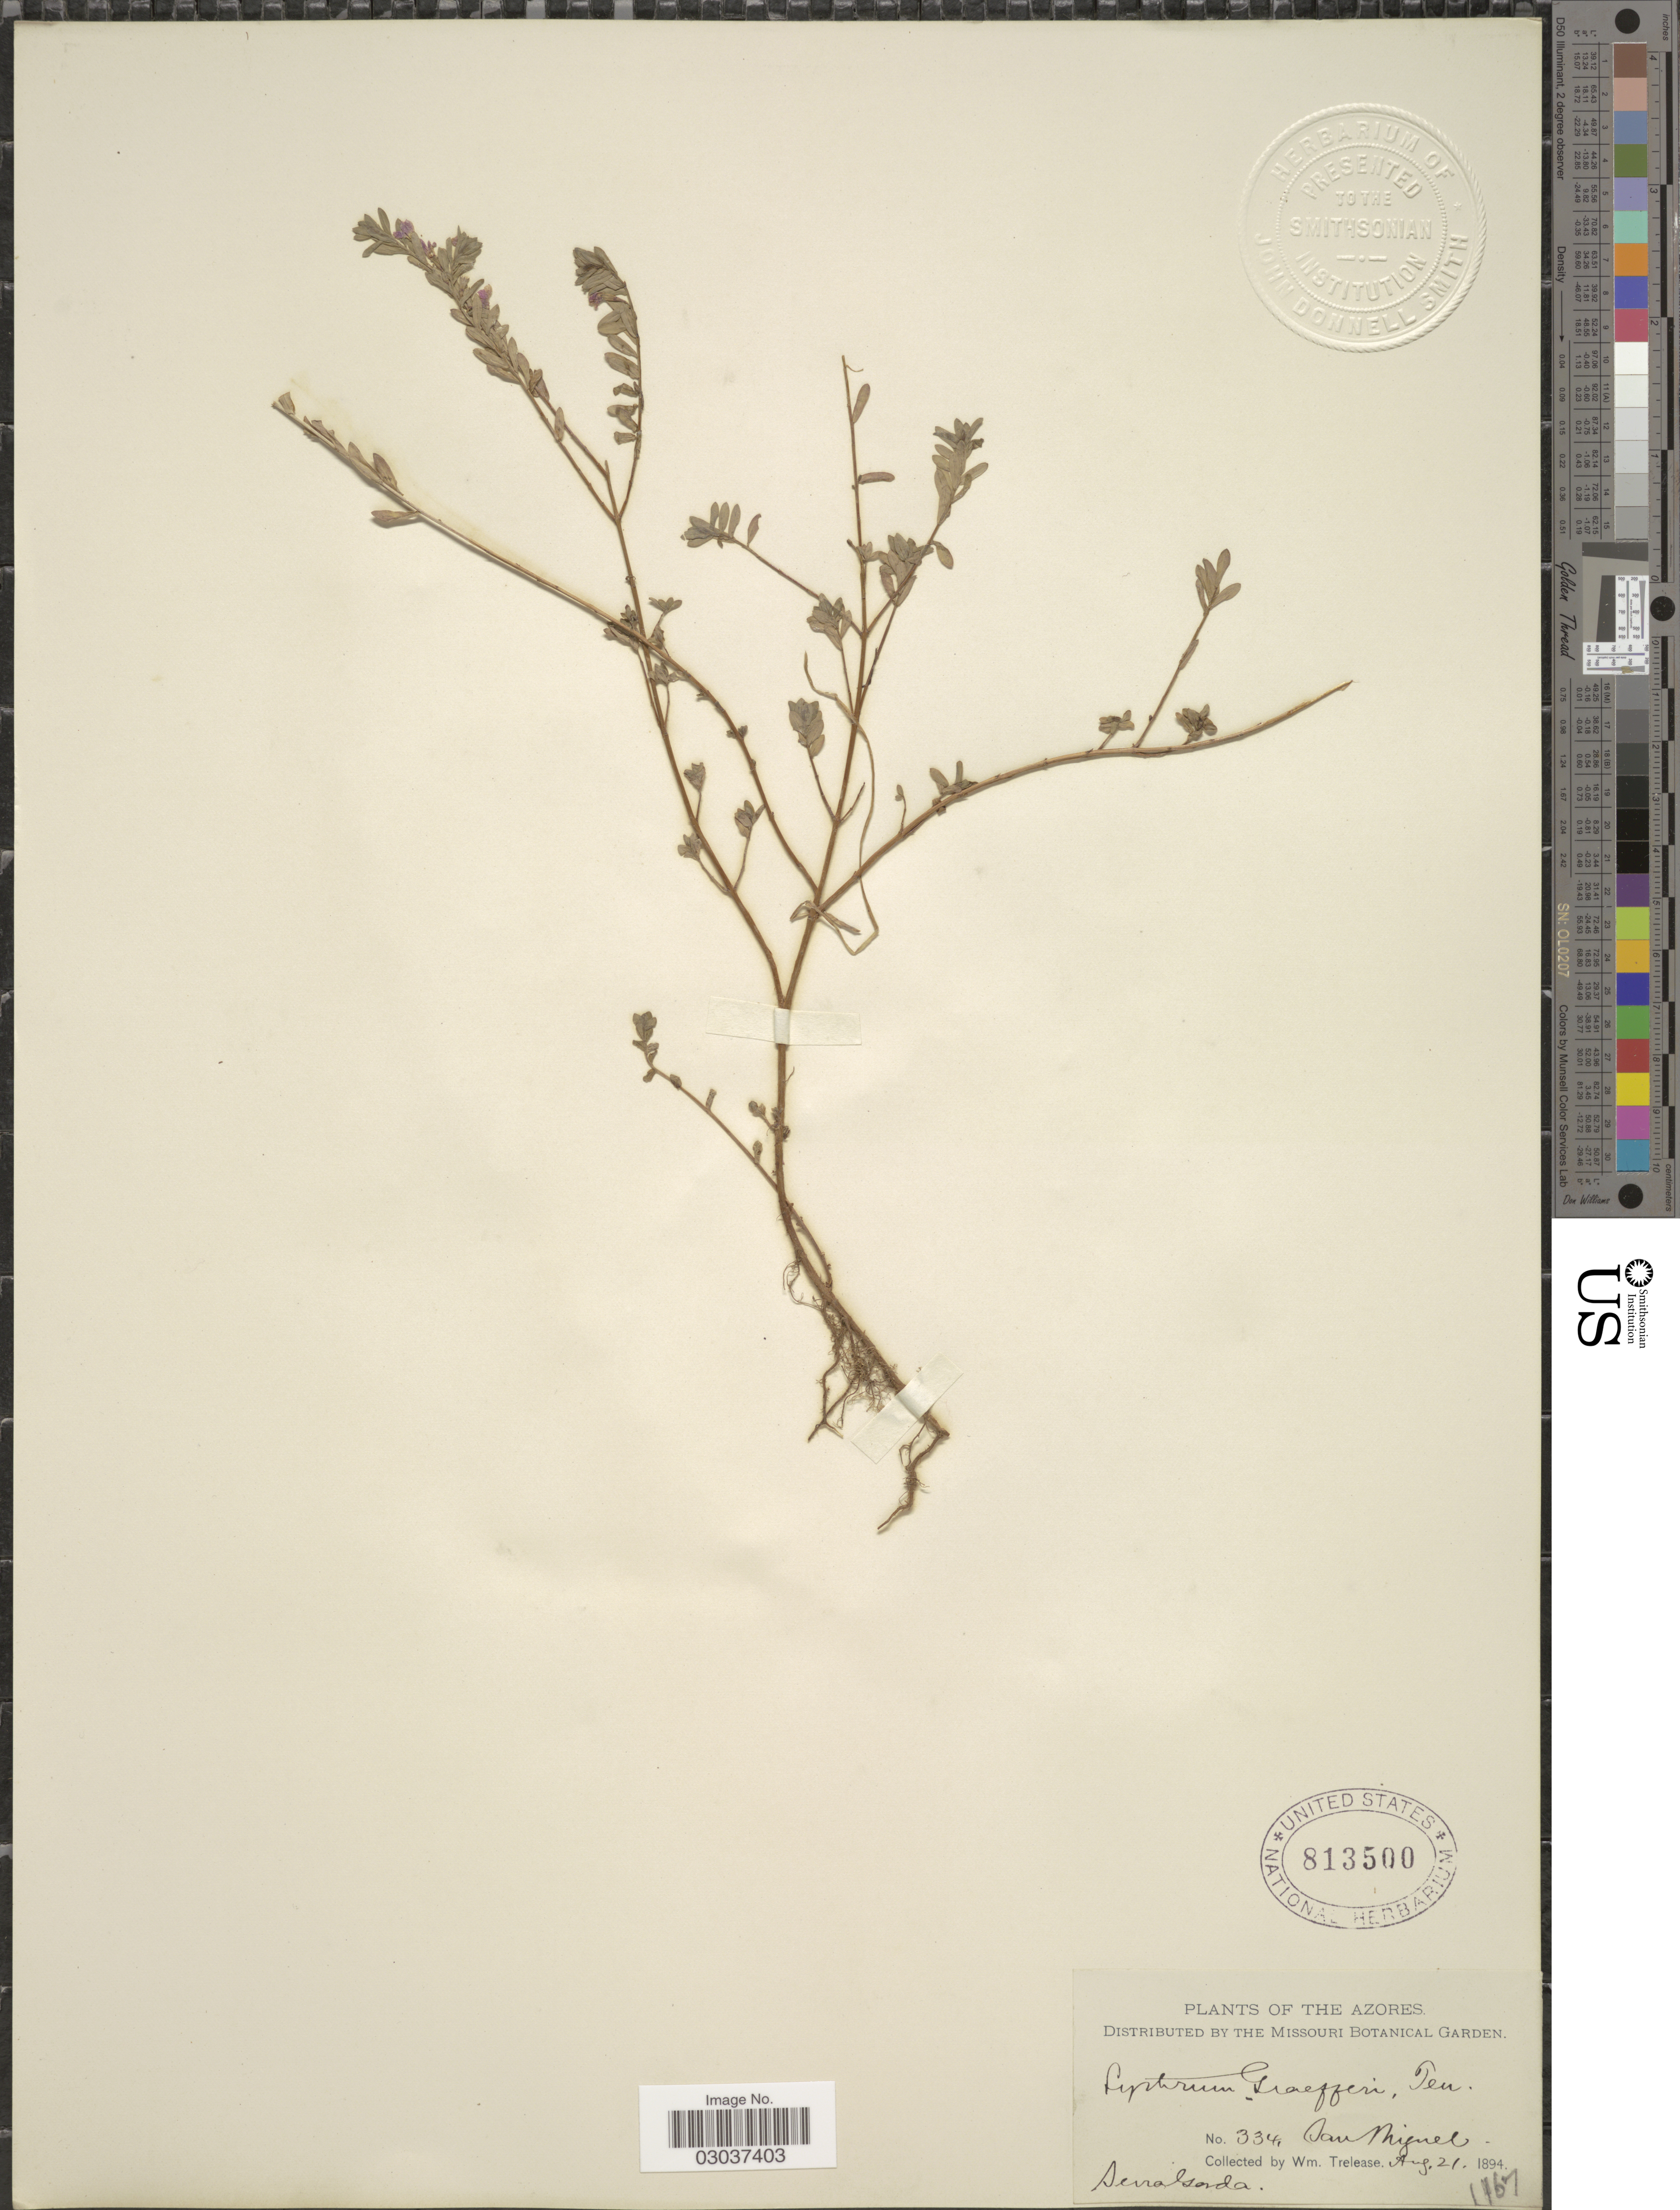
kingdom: Plantae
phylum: Tracheophyta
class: Magnoliopsida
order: Myrtales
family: Lythraceae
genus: Lythrum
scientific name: Lythrum graefferi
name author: Ten.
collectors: W. Trelease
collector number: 334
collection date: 1894-08-21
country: Portugal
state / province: Azores (Aut. Reg.)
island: São Miguel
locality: San Miguel. Serra Gorda.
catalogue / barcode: US 813500